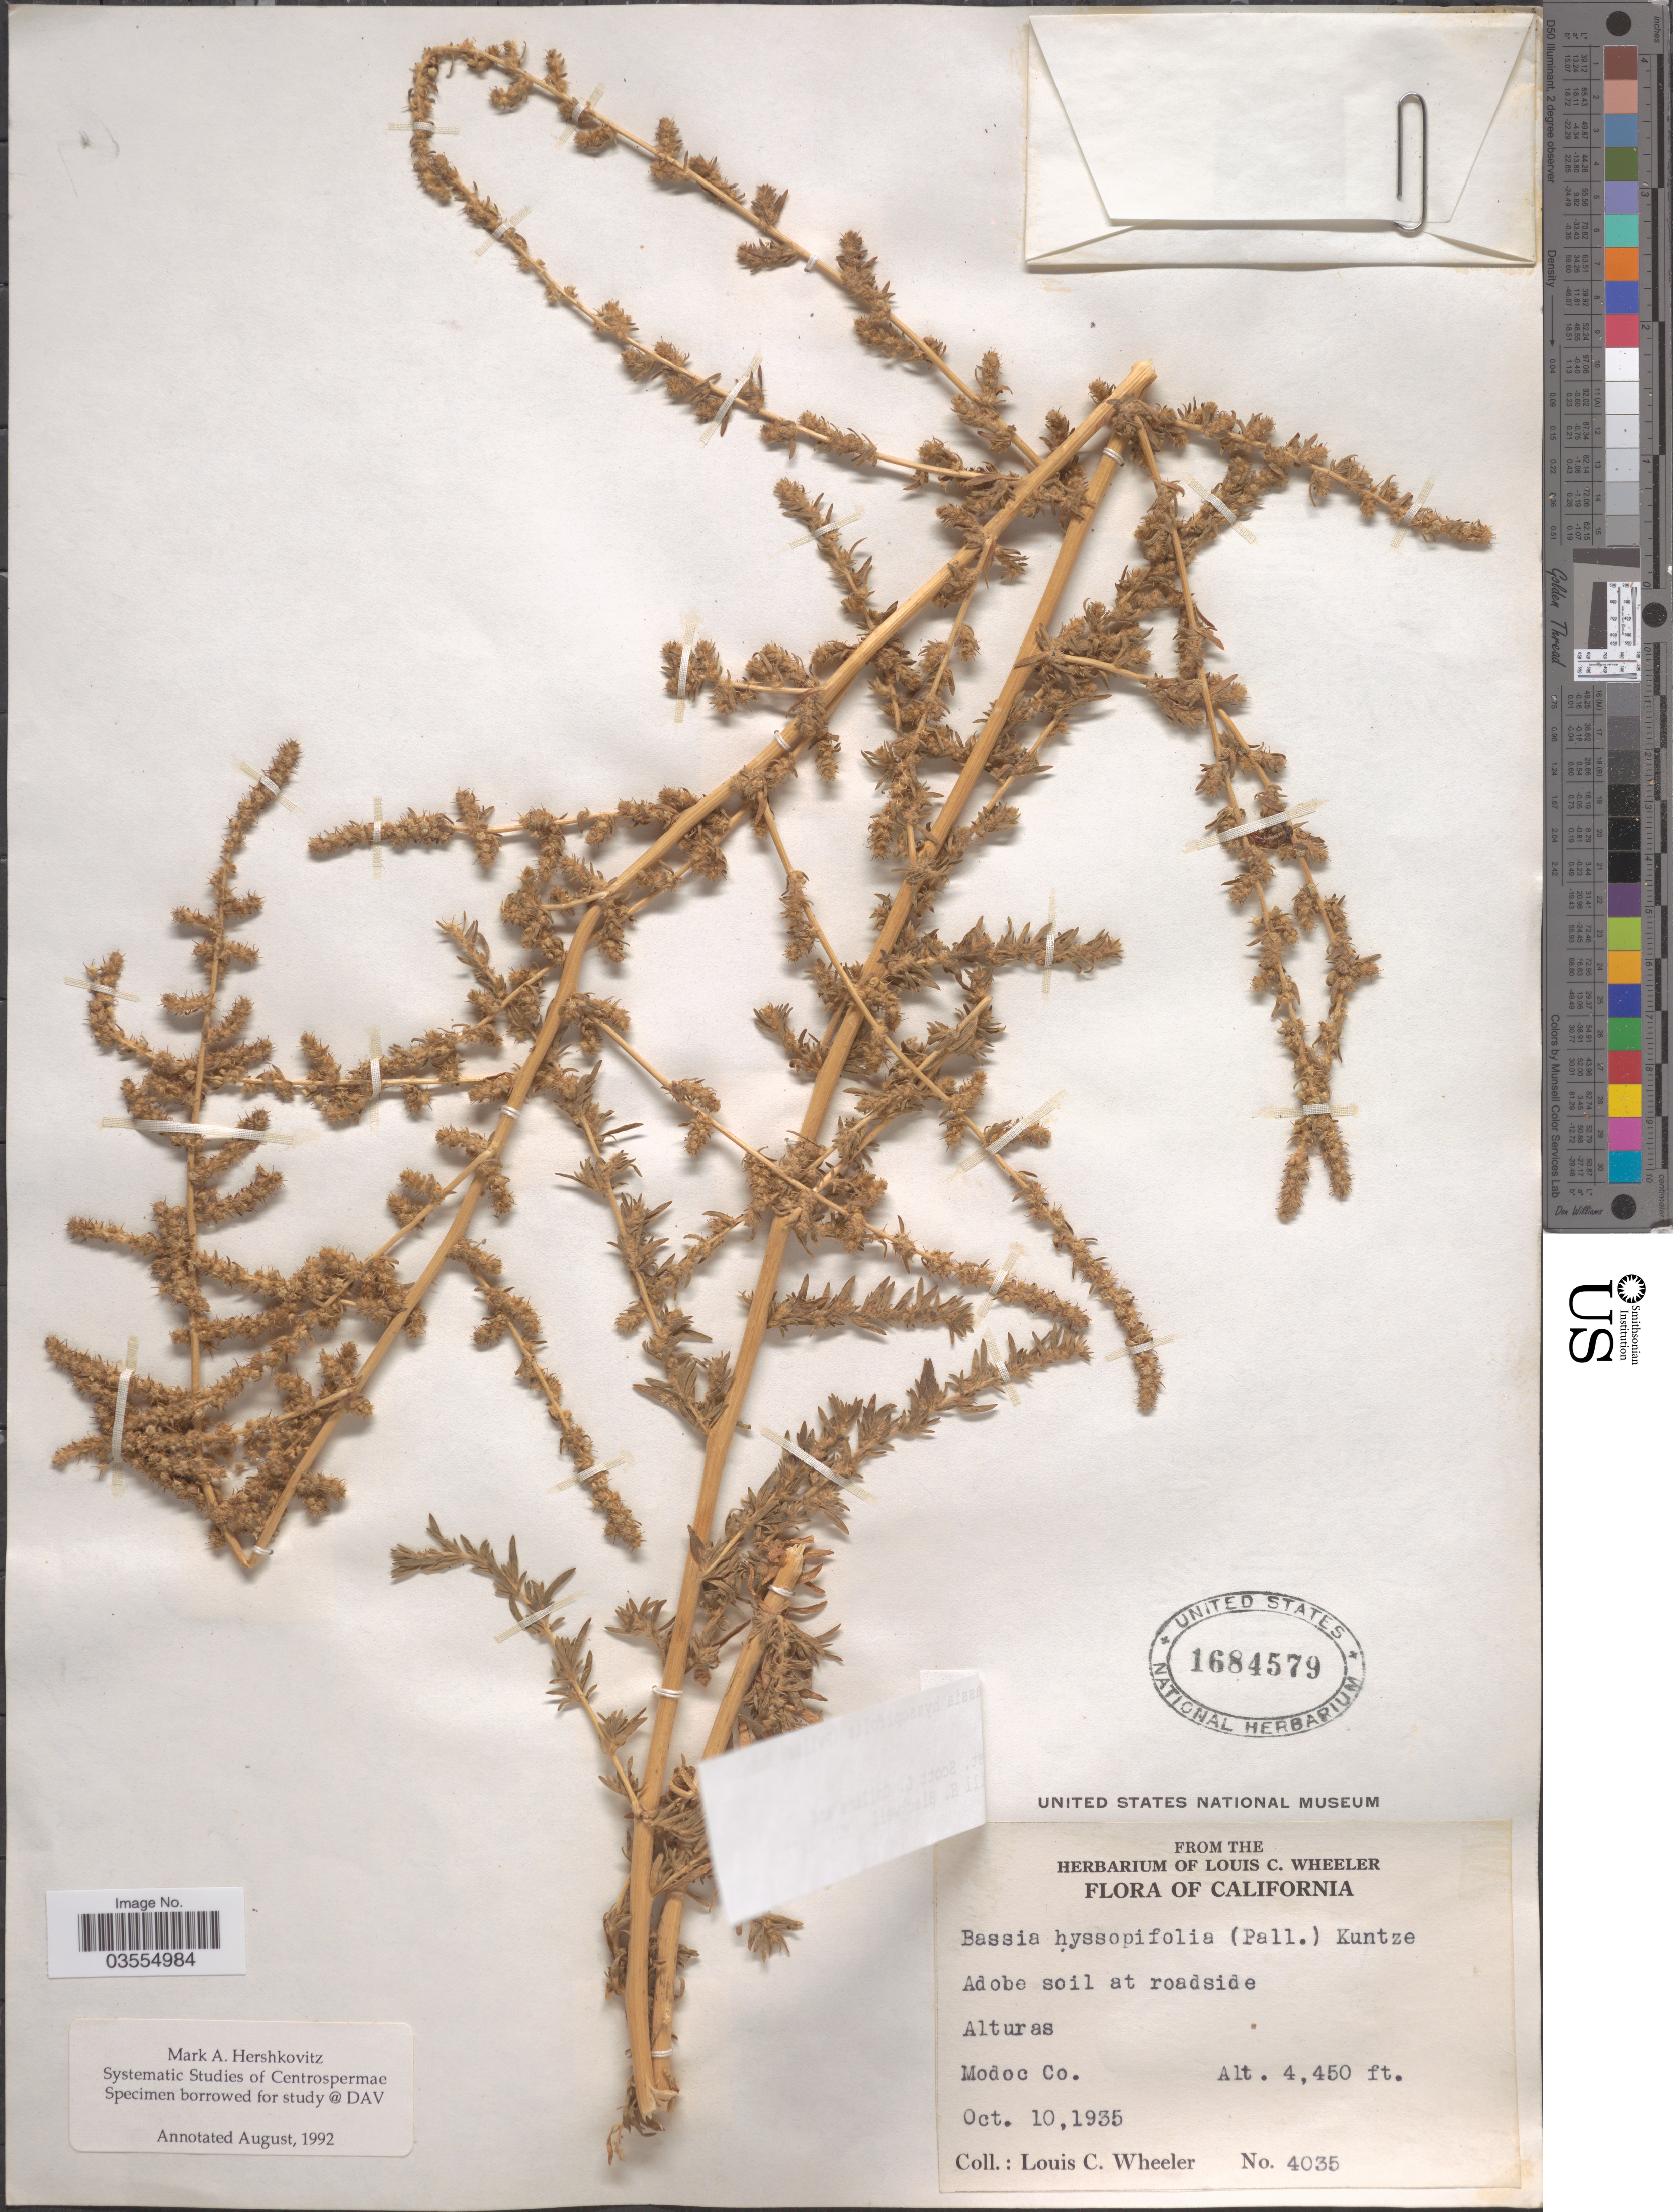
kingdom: Plantae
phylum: Tracheophyta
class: Magnoliopsida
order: Caryophyllales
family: Amaranthaceae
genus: Bassia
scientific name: Bassia hyssopifolia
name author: (Pall.) Kuntze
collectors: L. C. Wheeler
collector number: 4035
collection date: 1935-10-10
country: United States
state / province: California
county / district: Modoc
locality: Adobe soil at roadside. Alturas, Modoc Co.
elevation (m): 1356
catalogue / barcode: US 1684579